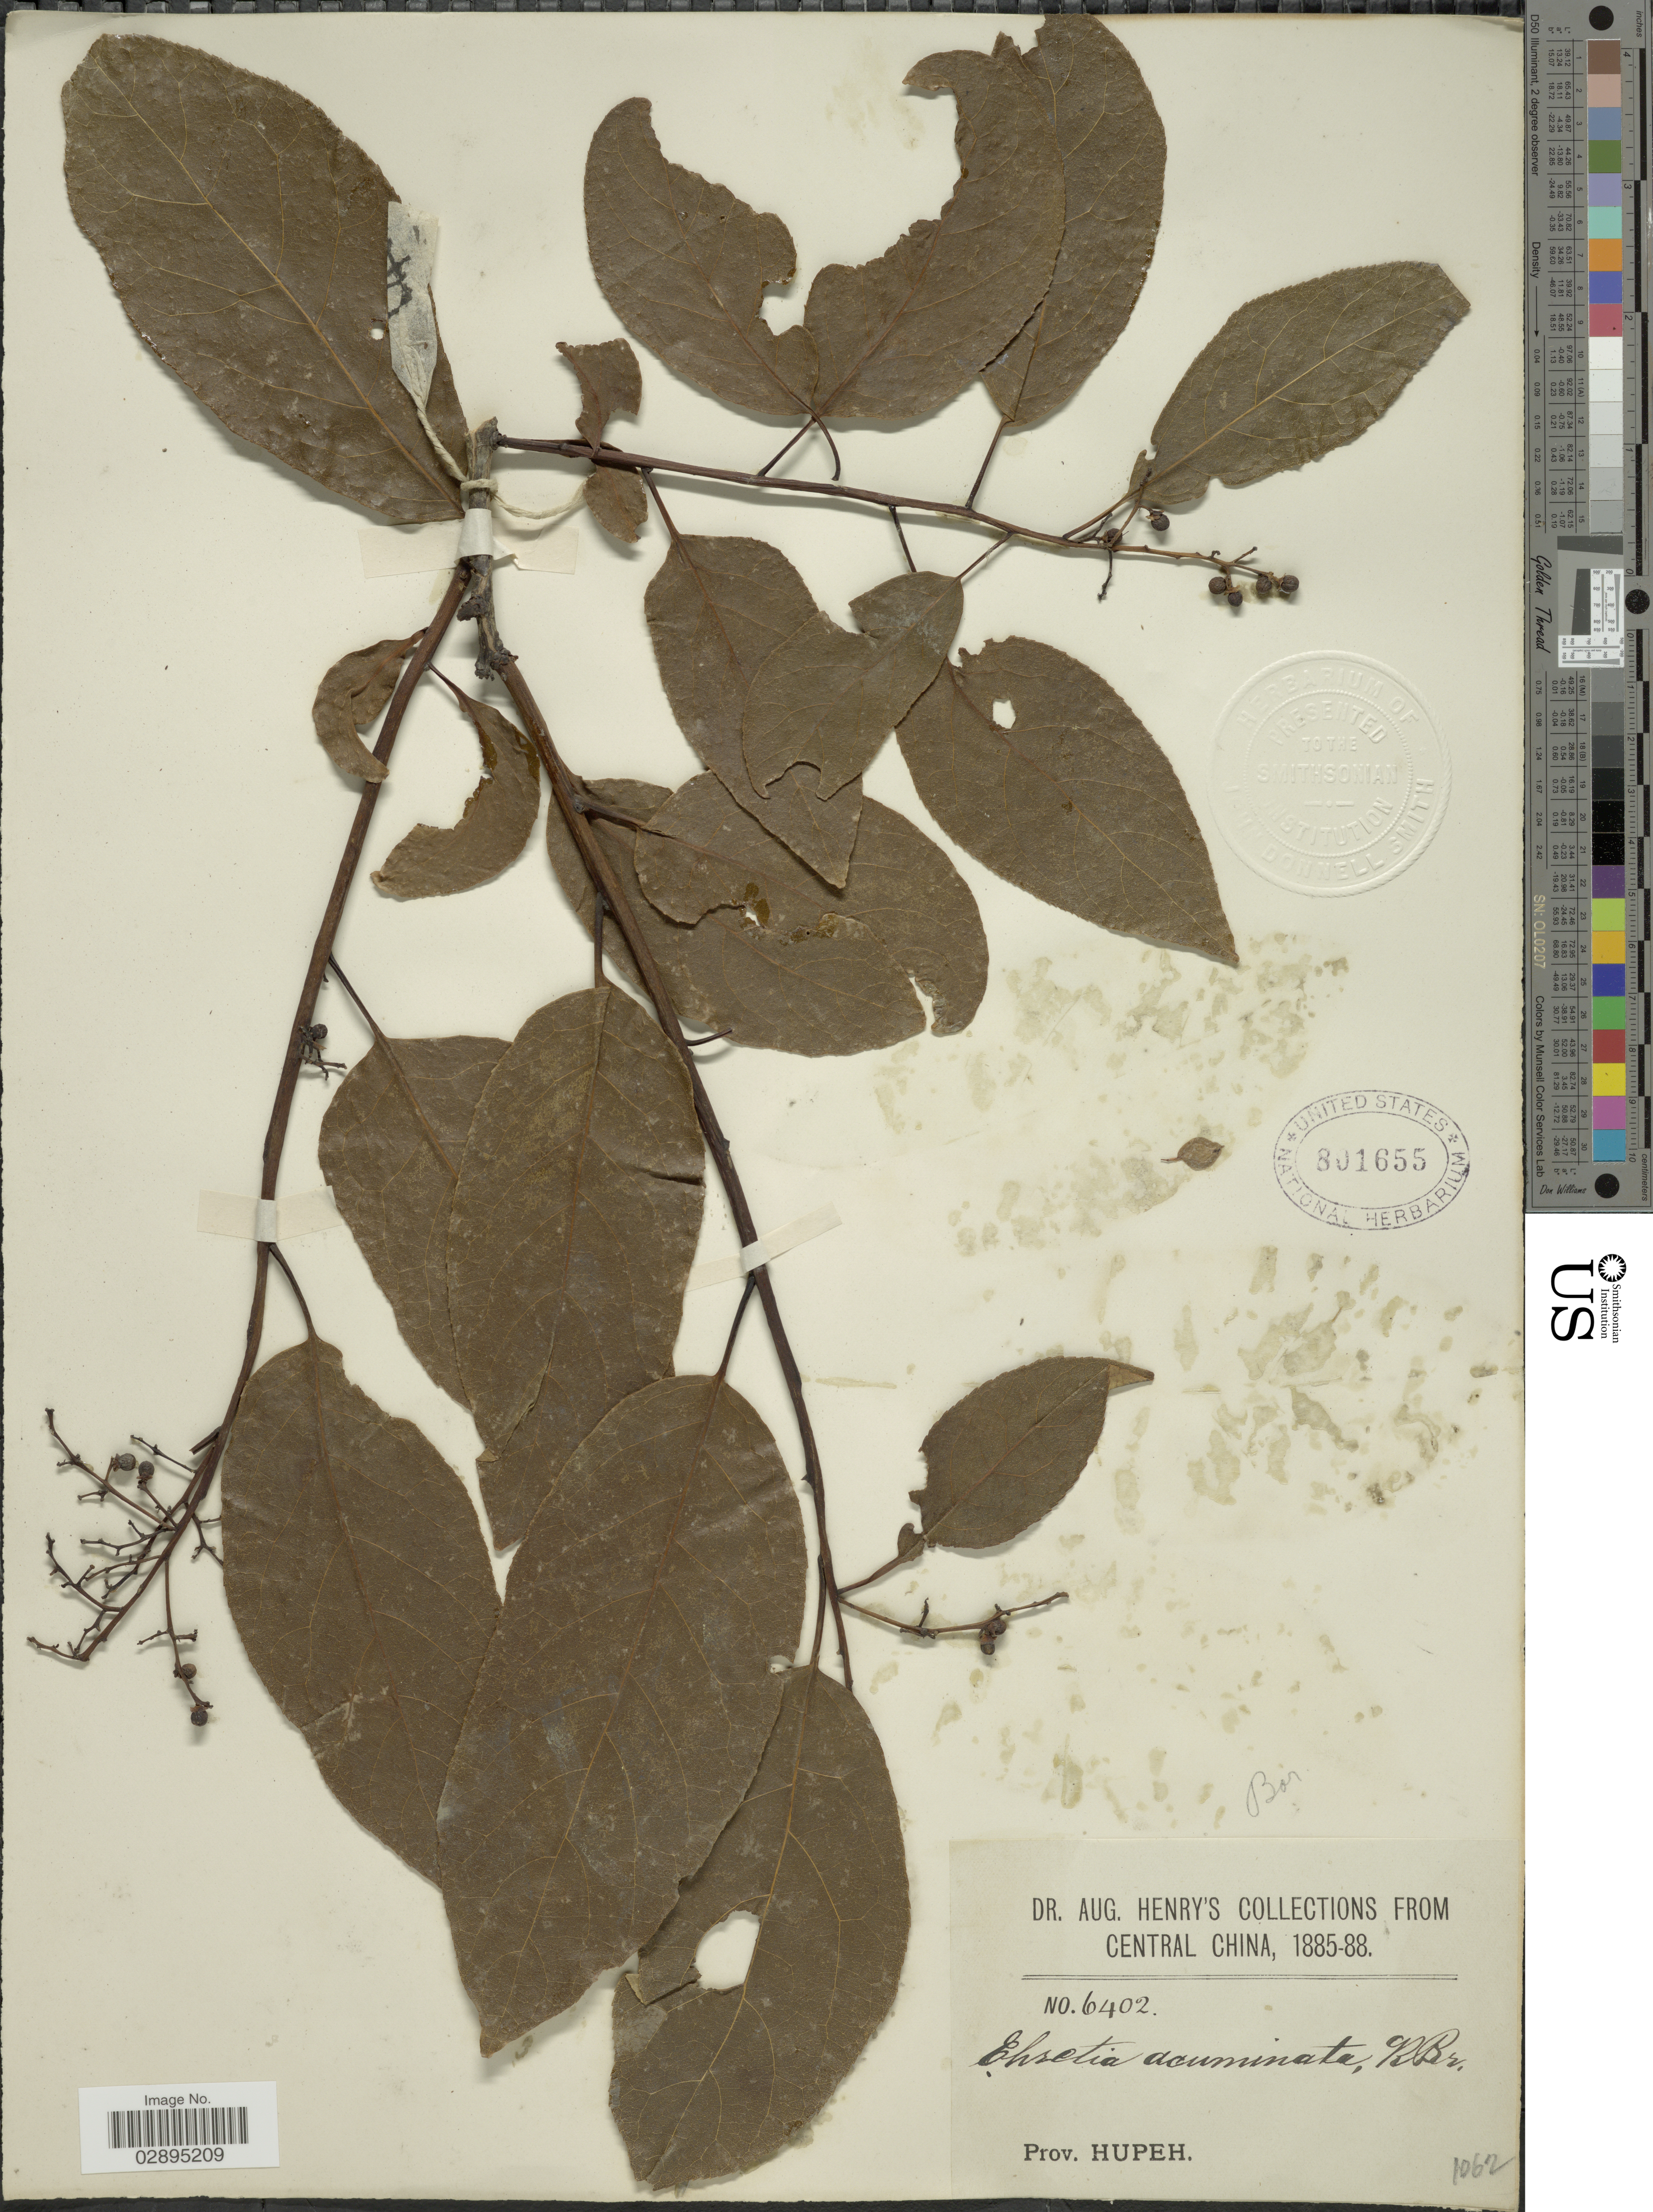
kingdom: Plantae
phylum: Tracheophyta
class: Magnoliopsida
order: Boraginales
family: Ehretiaceae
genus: Ehretia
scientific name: Ehretia acuminata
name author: R. Br.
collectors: A. Henry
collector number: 6402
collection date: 1885/1888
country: China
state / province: Hubei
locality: Central China. Prov. Hupeh.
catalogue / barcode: US 801655